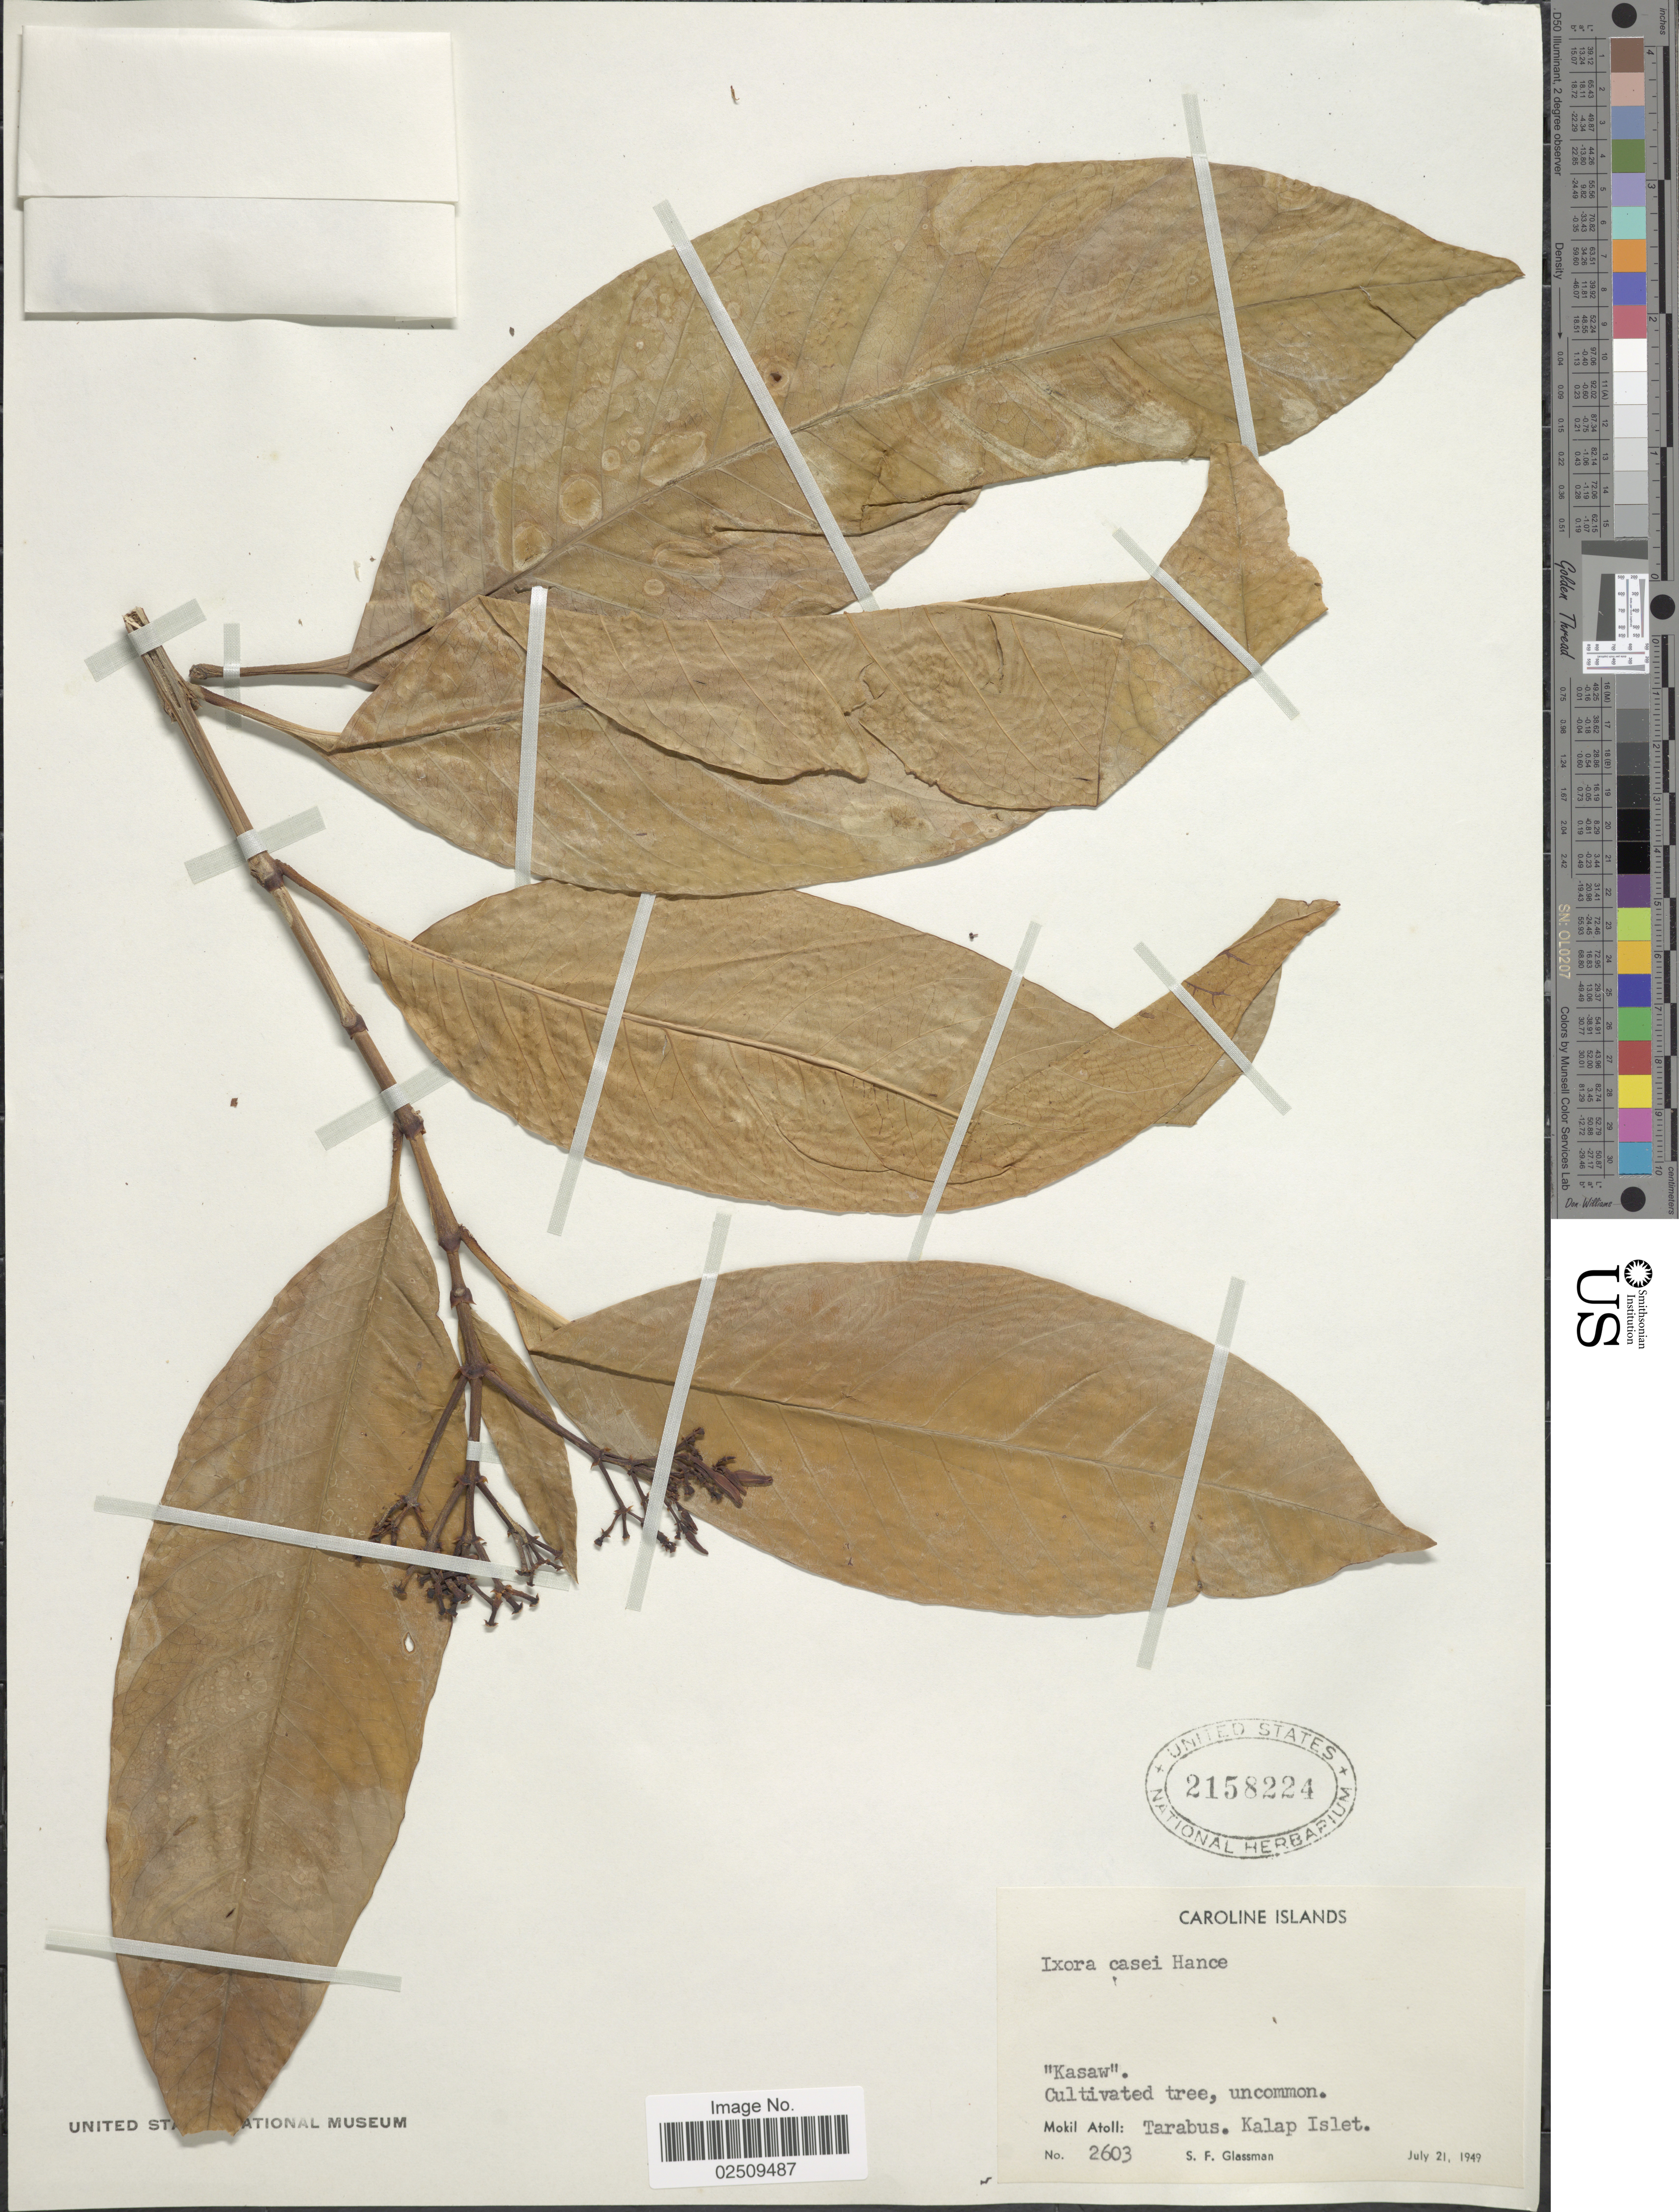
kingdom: Plantae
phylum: Tracheophyta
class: Magnoliopsida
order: Gentianales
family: Rubiaceae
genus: Ixora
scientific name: Ixora casei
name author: Hance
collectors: S. F. Glassman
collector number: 2603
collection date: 1949-07-21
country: Micronesia, Federated States of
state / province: Pohnpei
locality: Caroline Islands, Mokil Atoll: Tarabus, Kalap Islet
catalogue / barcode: US 2158224